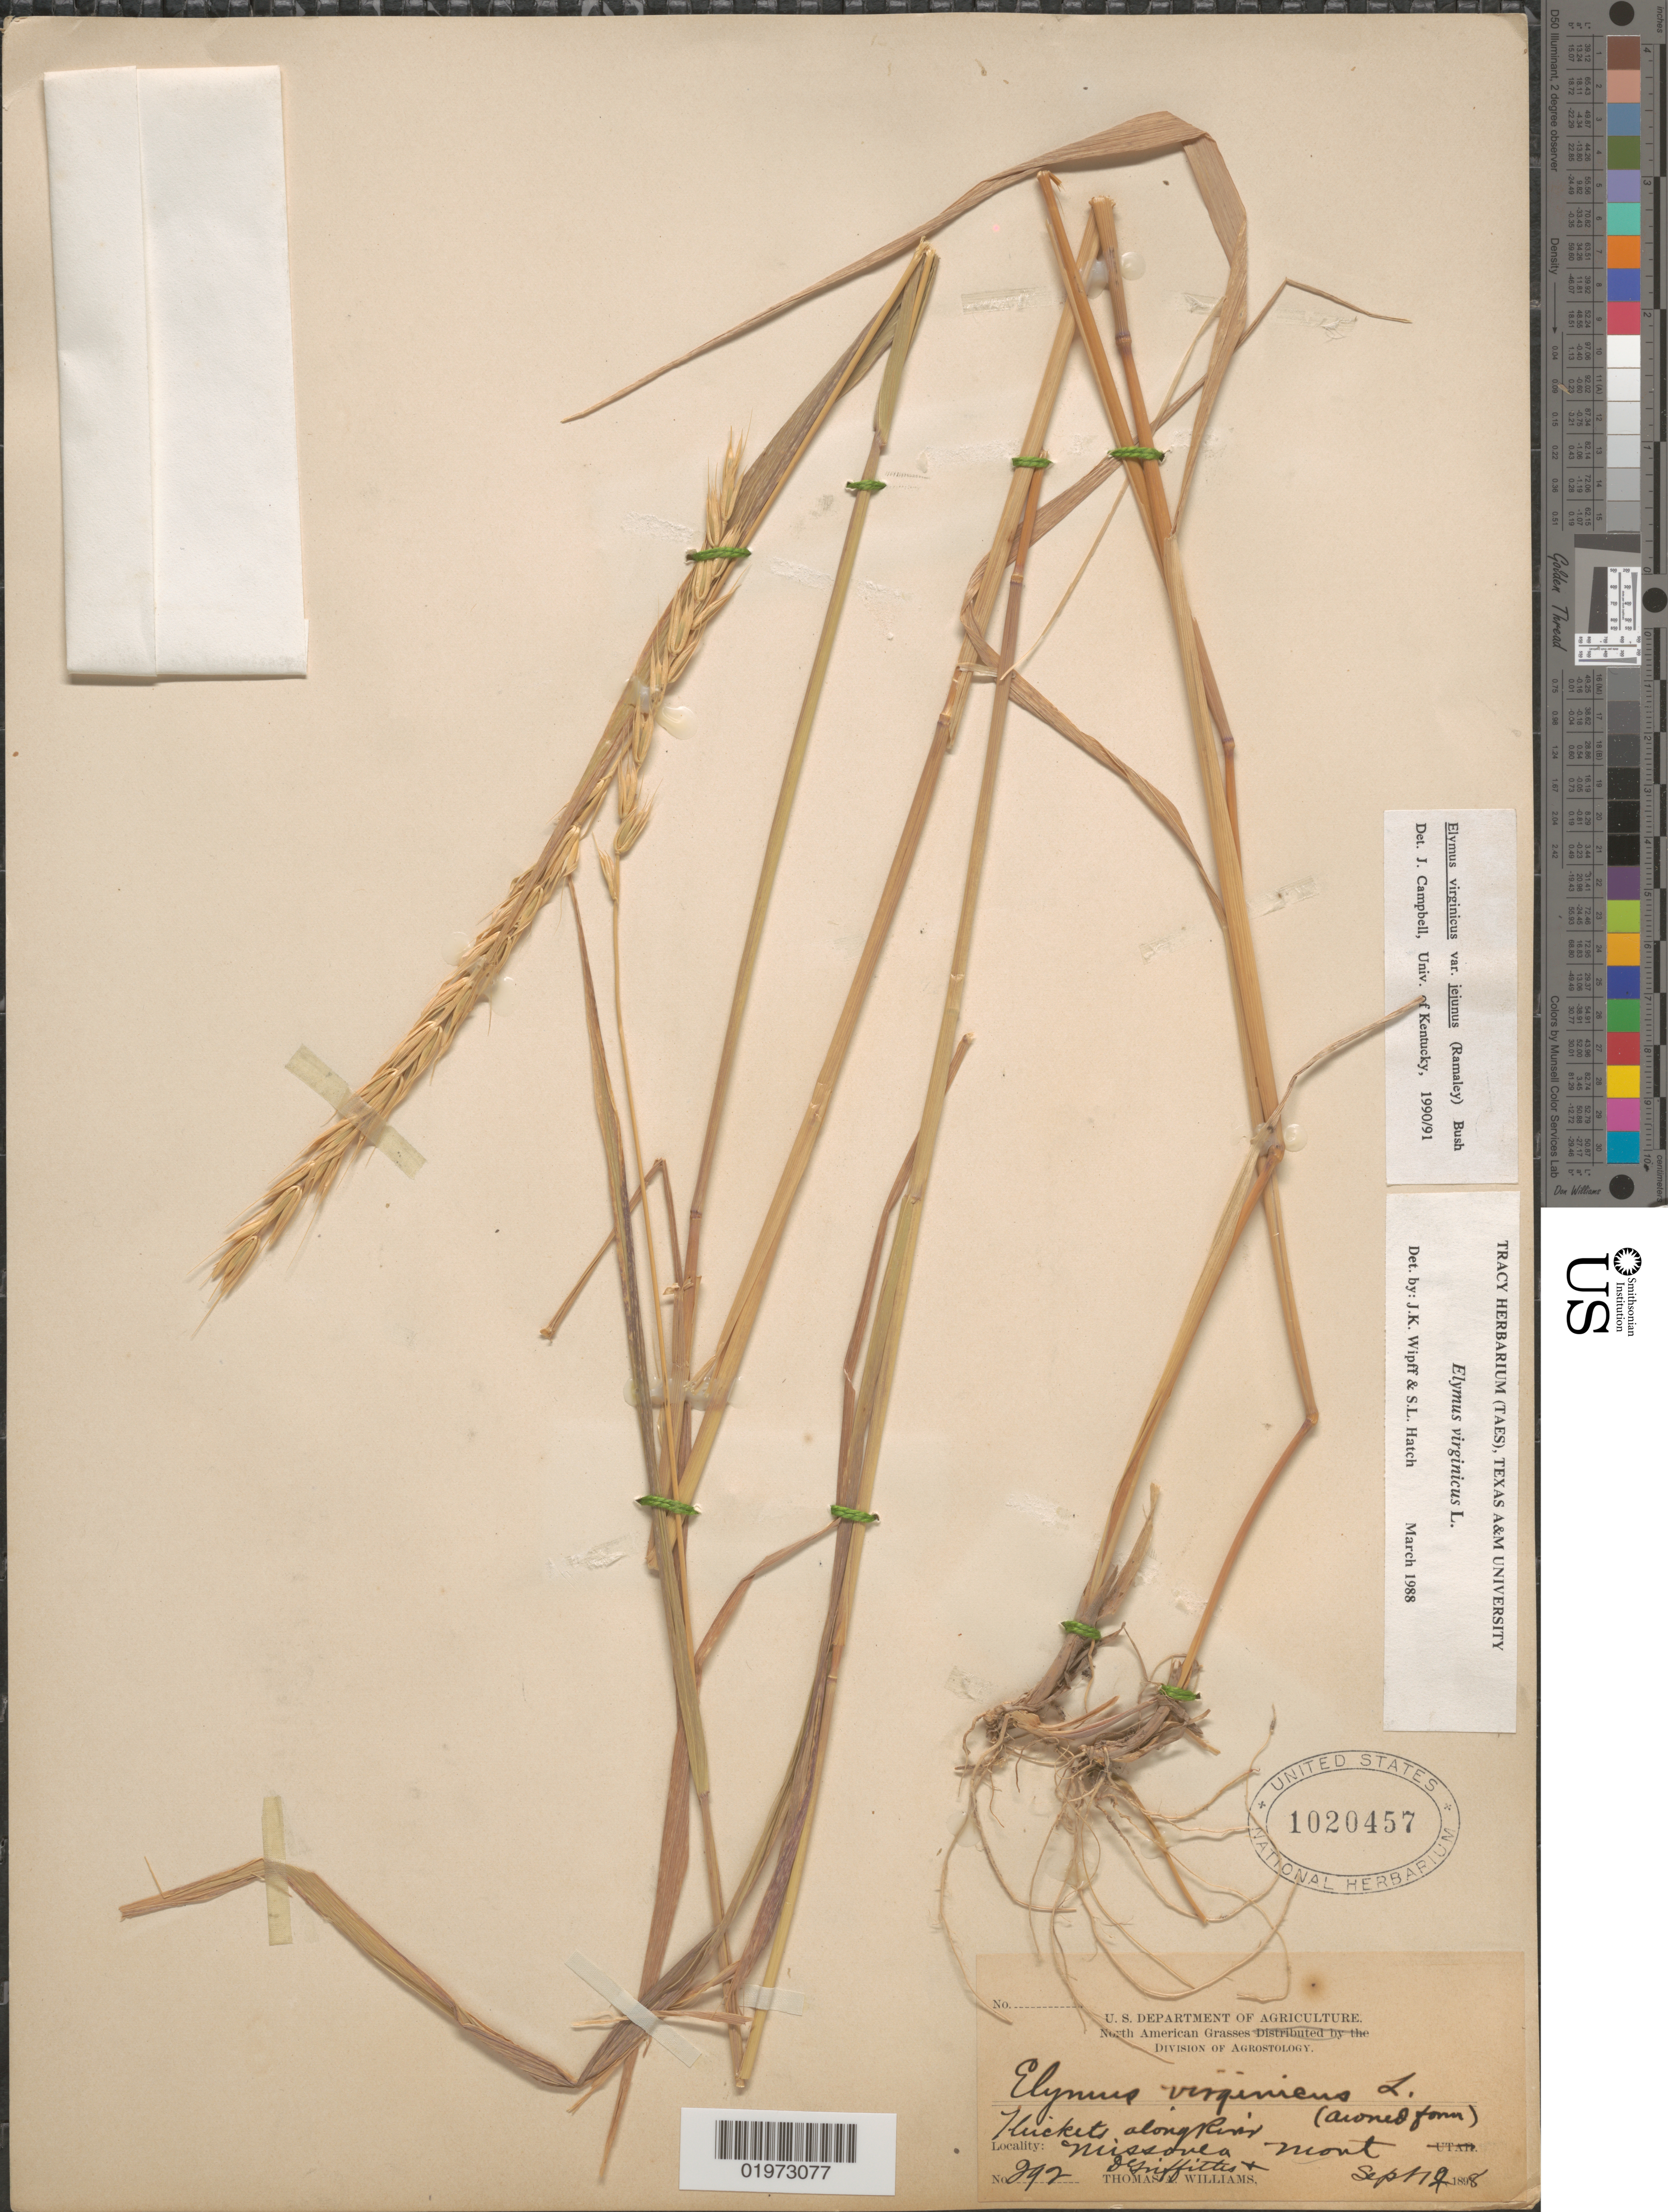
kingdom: Plantae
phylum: Tracheophyta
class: Liliopsida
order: Poales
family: Poaceae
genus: Elymus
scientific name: Elymus virginicus var. virginicus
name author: L.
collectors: D. Griffiths & T. A. Williams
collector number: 292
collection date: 1898-09-12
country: United States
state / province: Montana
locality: Thickets along river Missoula.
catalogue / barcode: US 1020457